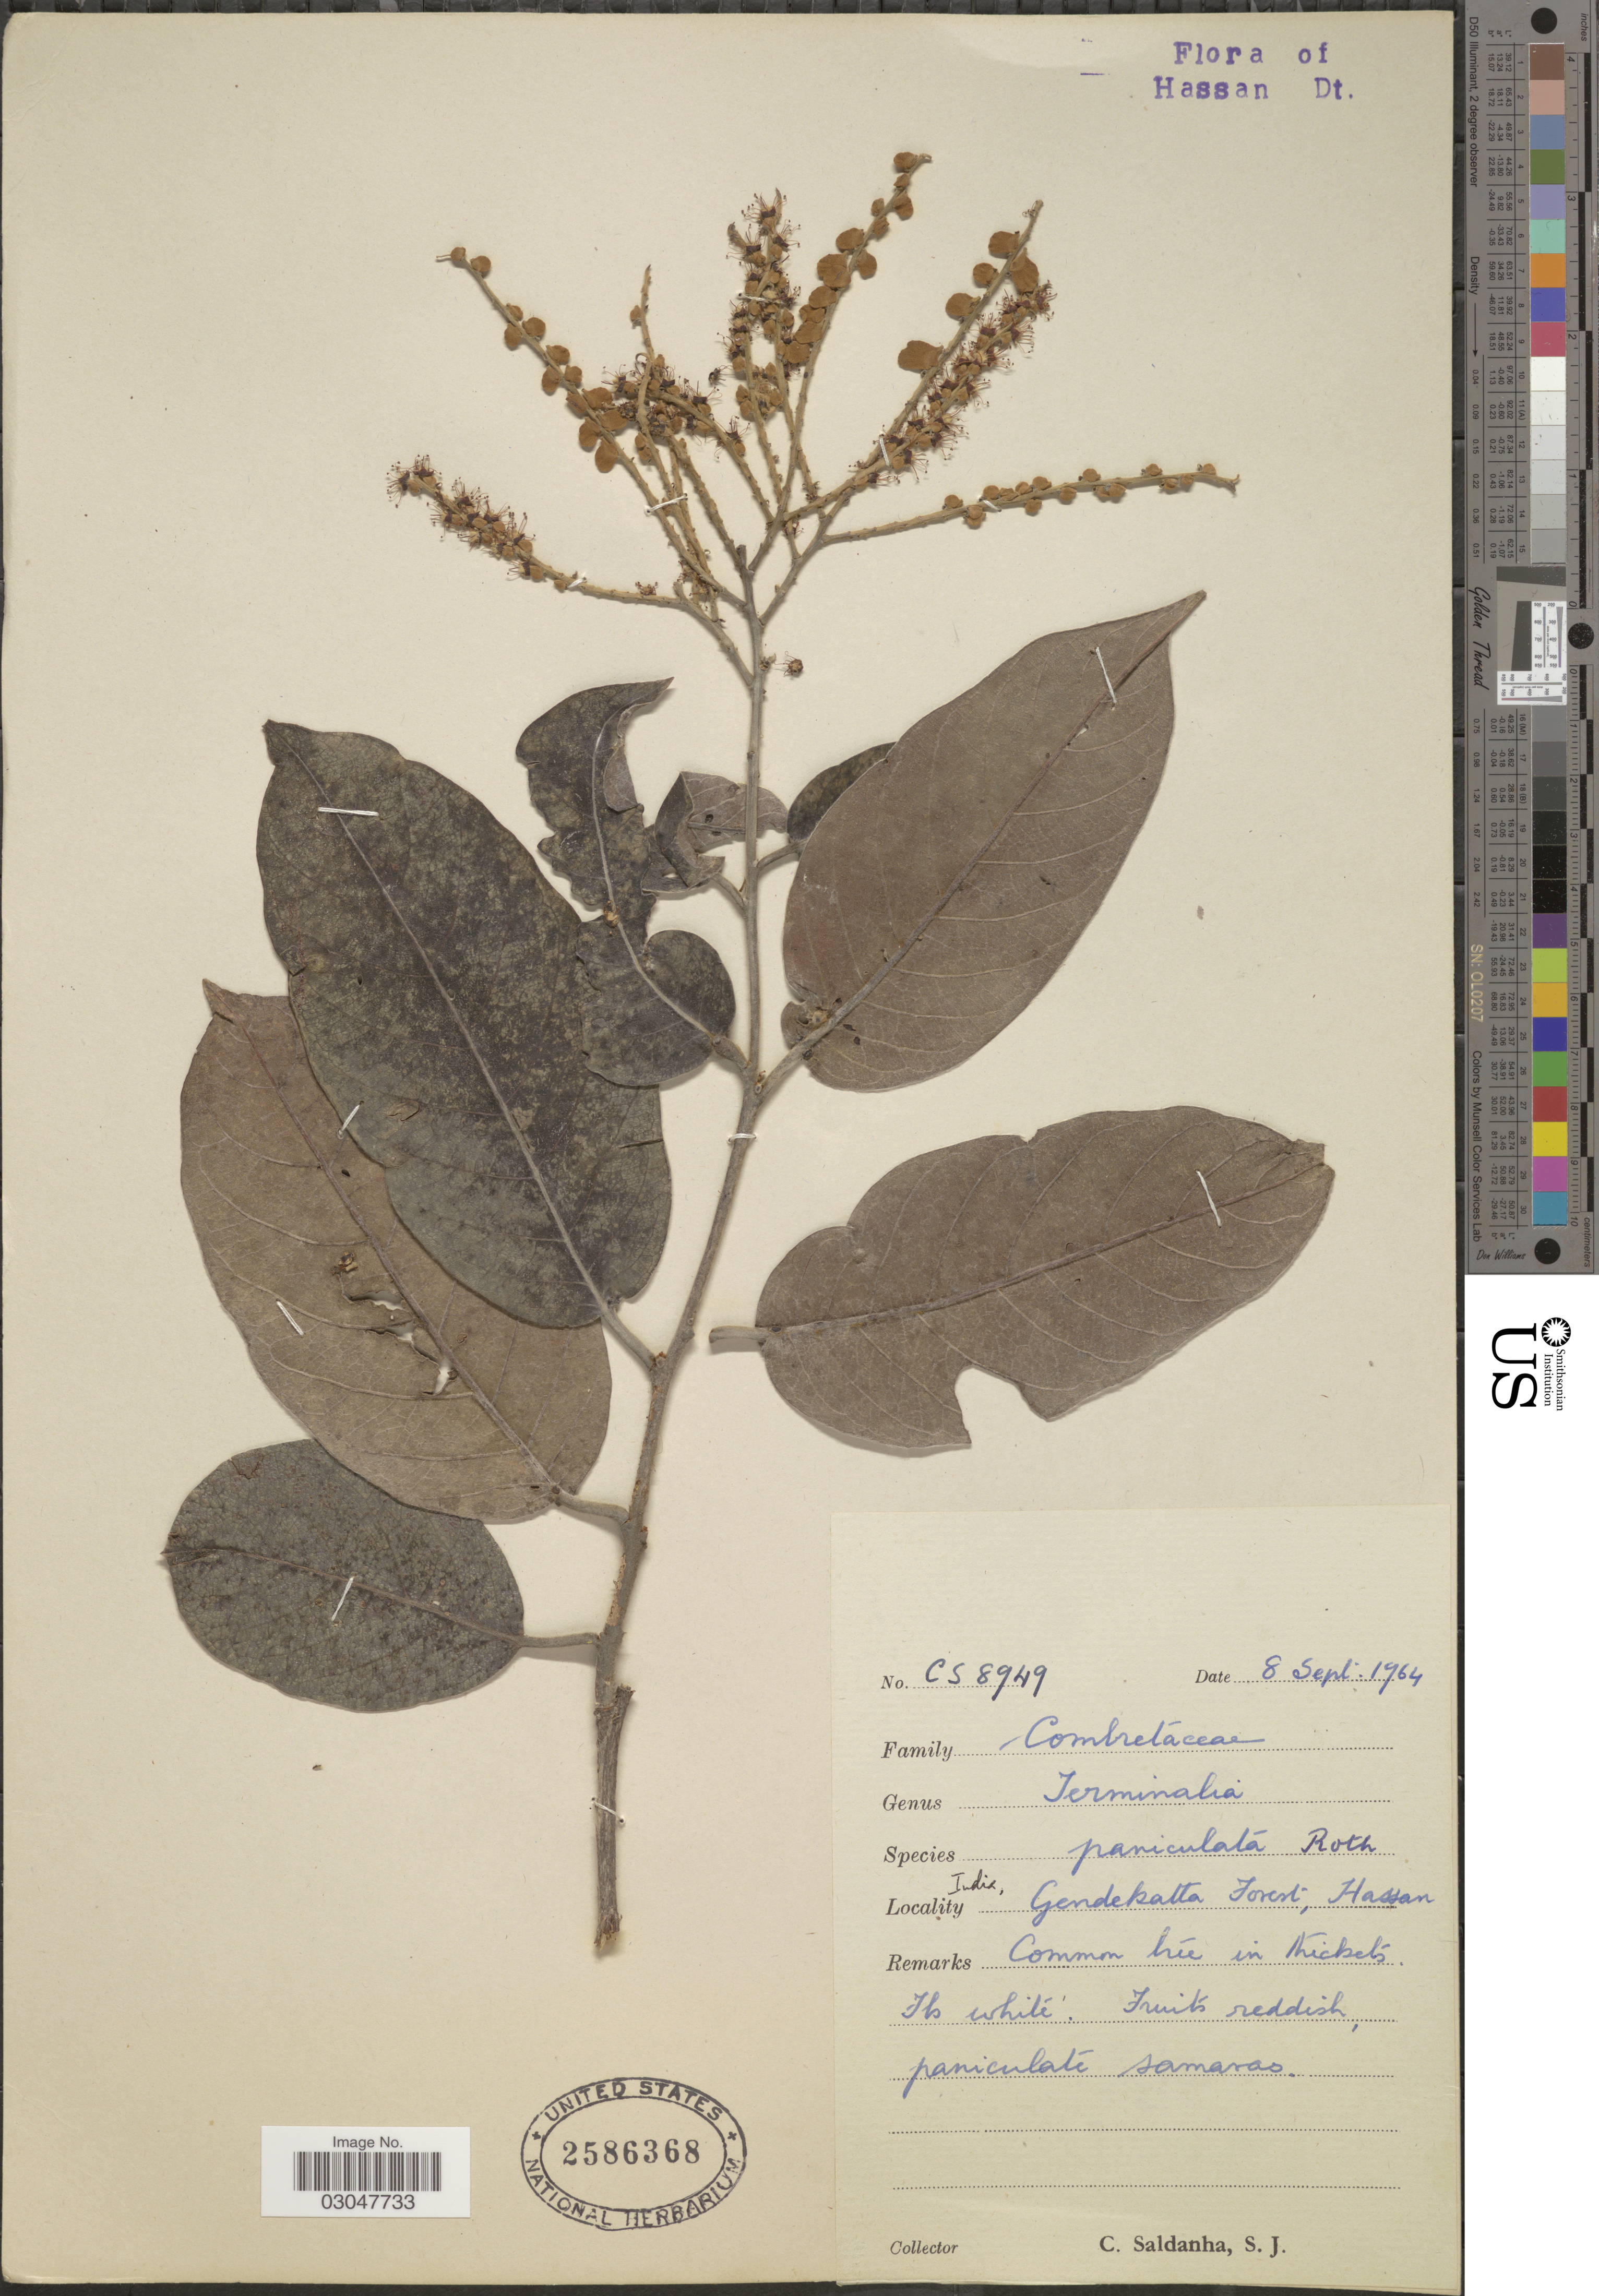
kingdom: Plantae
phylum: Tracheophyta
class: Magnoliopsida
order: Myrtales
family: Combretaceae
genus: Terminalia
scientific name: Terminalia paniculata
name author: Roth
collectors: C. Saldanha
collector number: CS8949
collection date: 1964-09-08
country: India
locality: Gendekatta Forest, Hassan.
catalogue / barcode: US 2586368